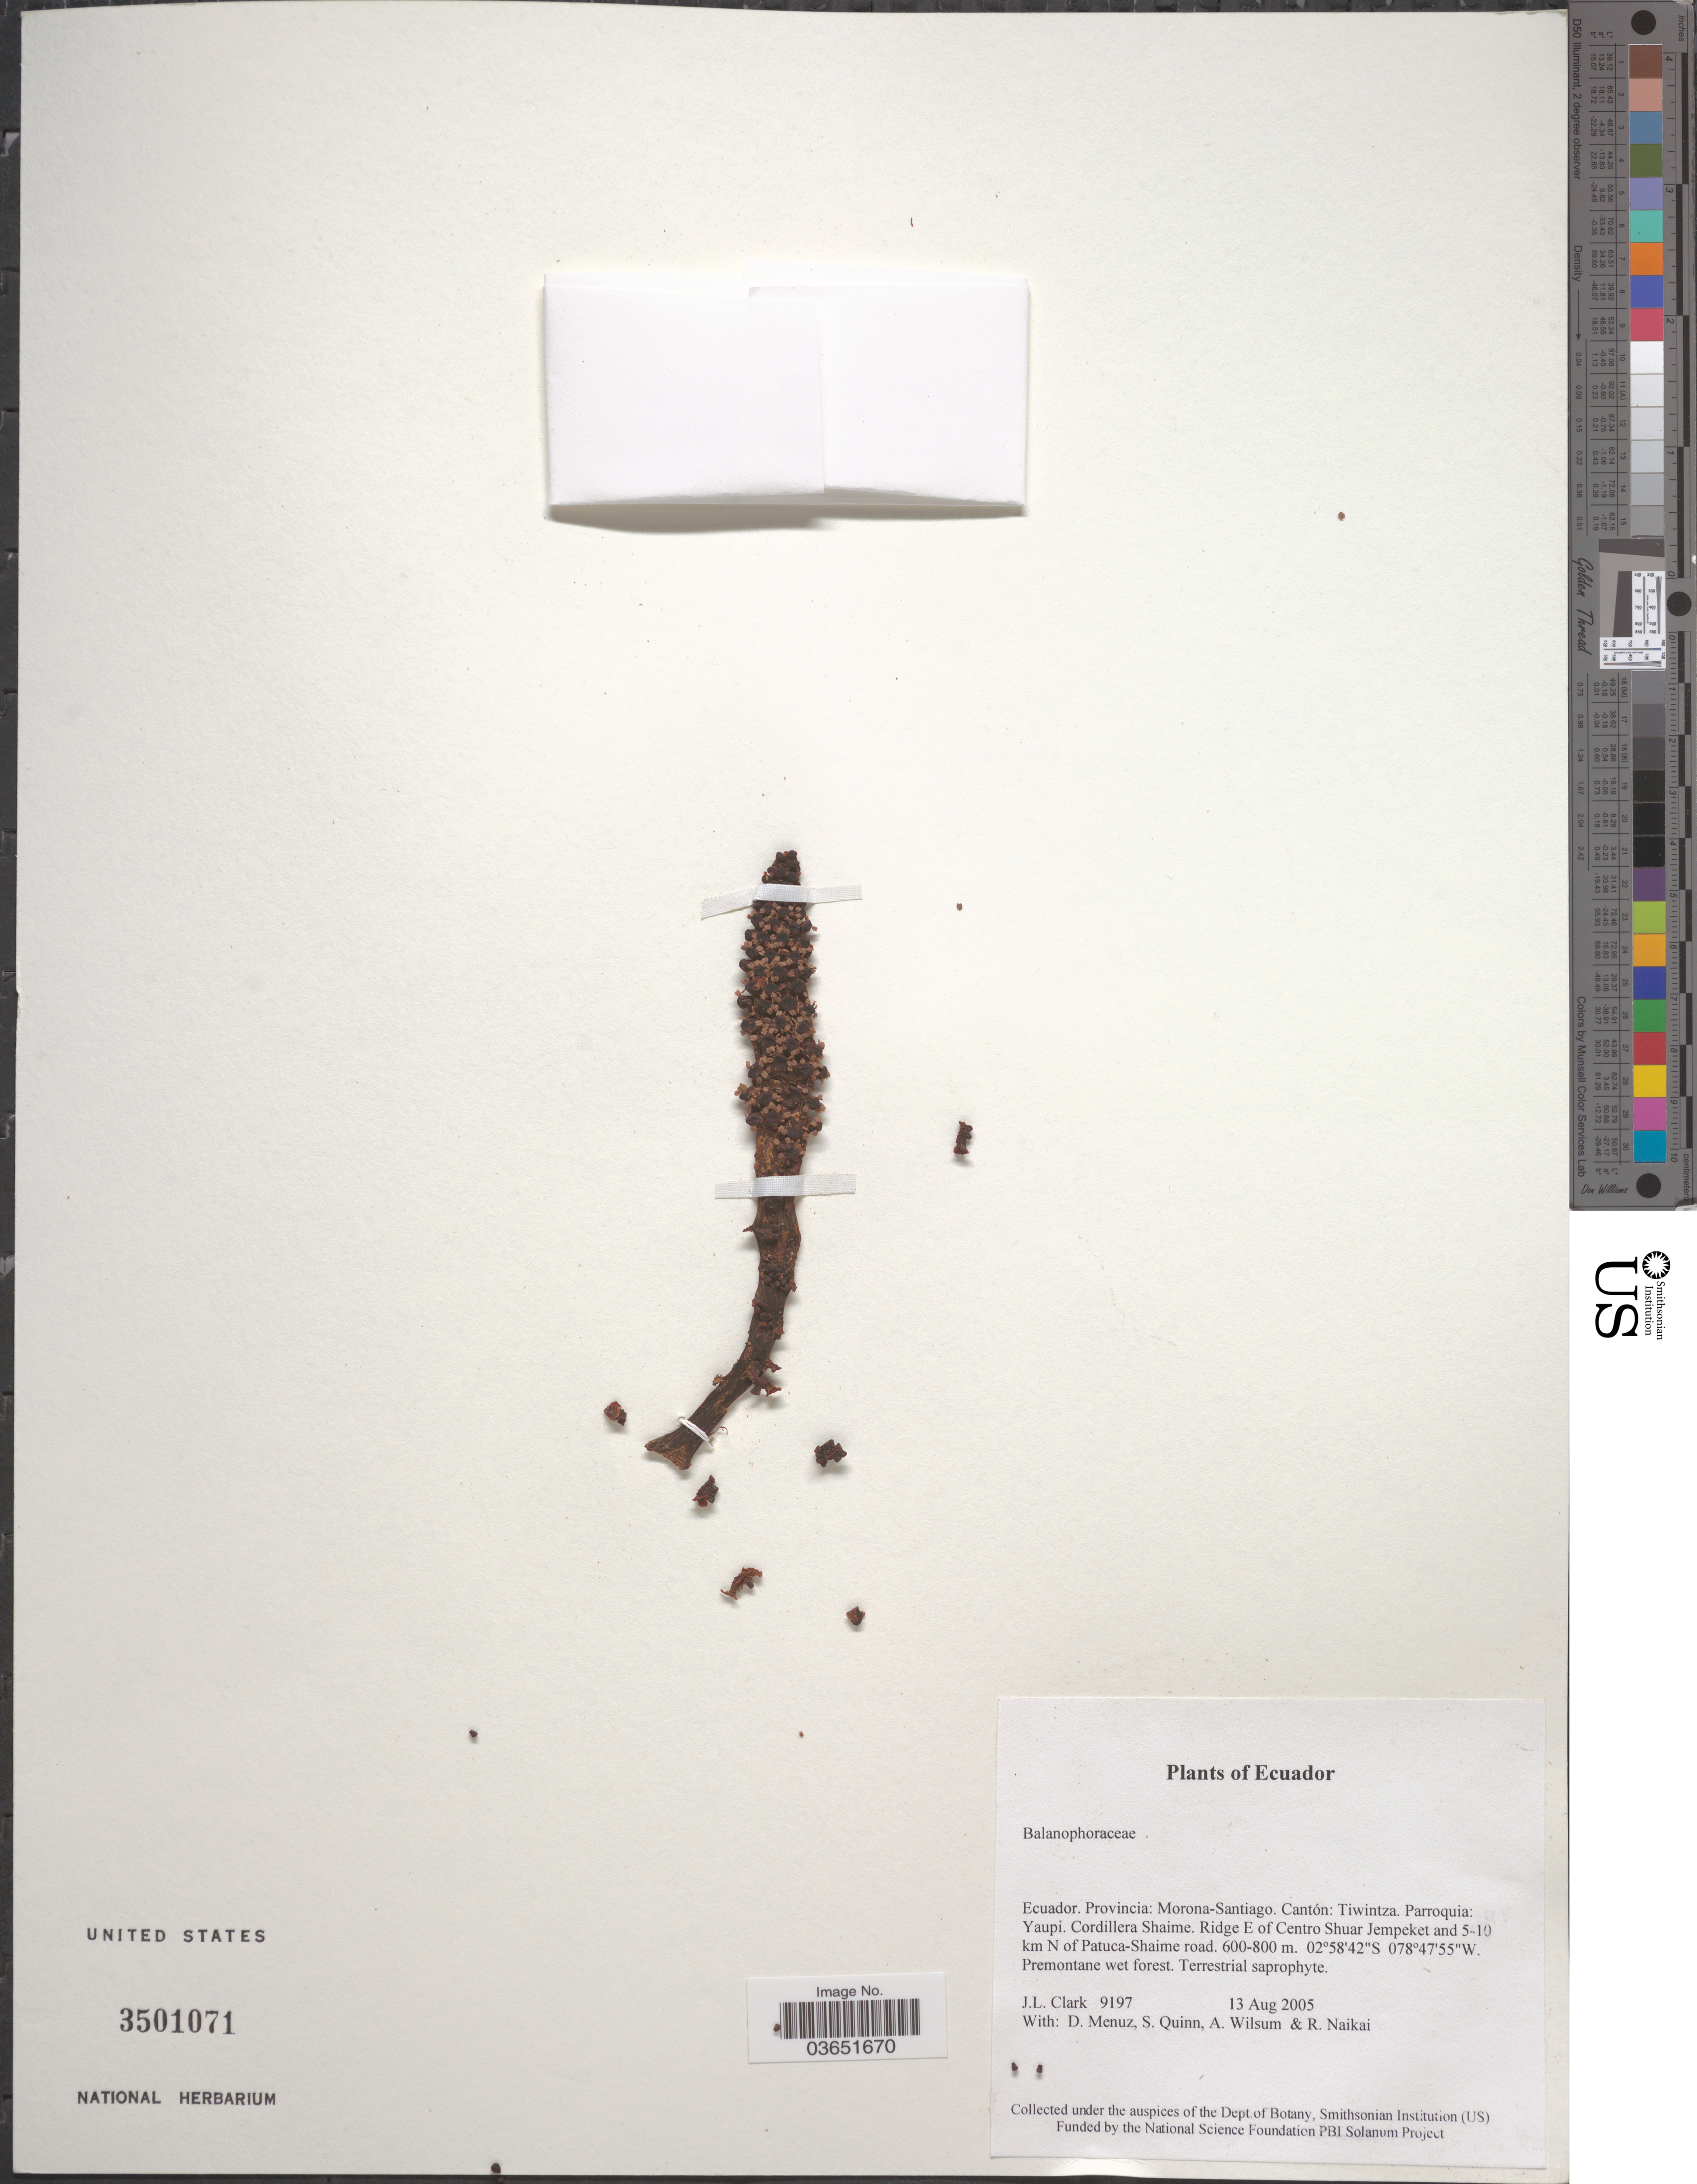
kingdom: Plantae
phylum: Tracheophyta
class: Magnoliopsida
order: Santalales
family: Balanophoraceae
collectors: J. L. Clark, D. Menuz, S. Quinn, A. Wilsum & R. Naikai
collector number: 9197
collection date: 2005-08-13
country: Ecuador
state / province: Morona-Santiago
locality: Cantón: Tiwintza. Parroquia: Yaupi. Cordillera Shaime. Ridge E of Centro Shuar Jempeket and 5-10 km N of Patuca-Shaime road.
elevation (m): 600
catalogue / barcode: US 3501071